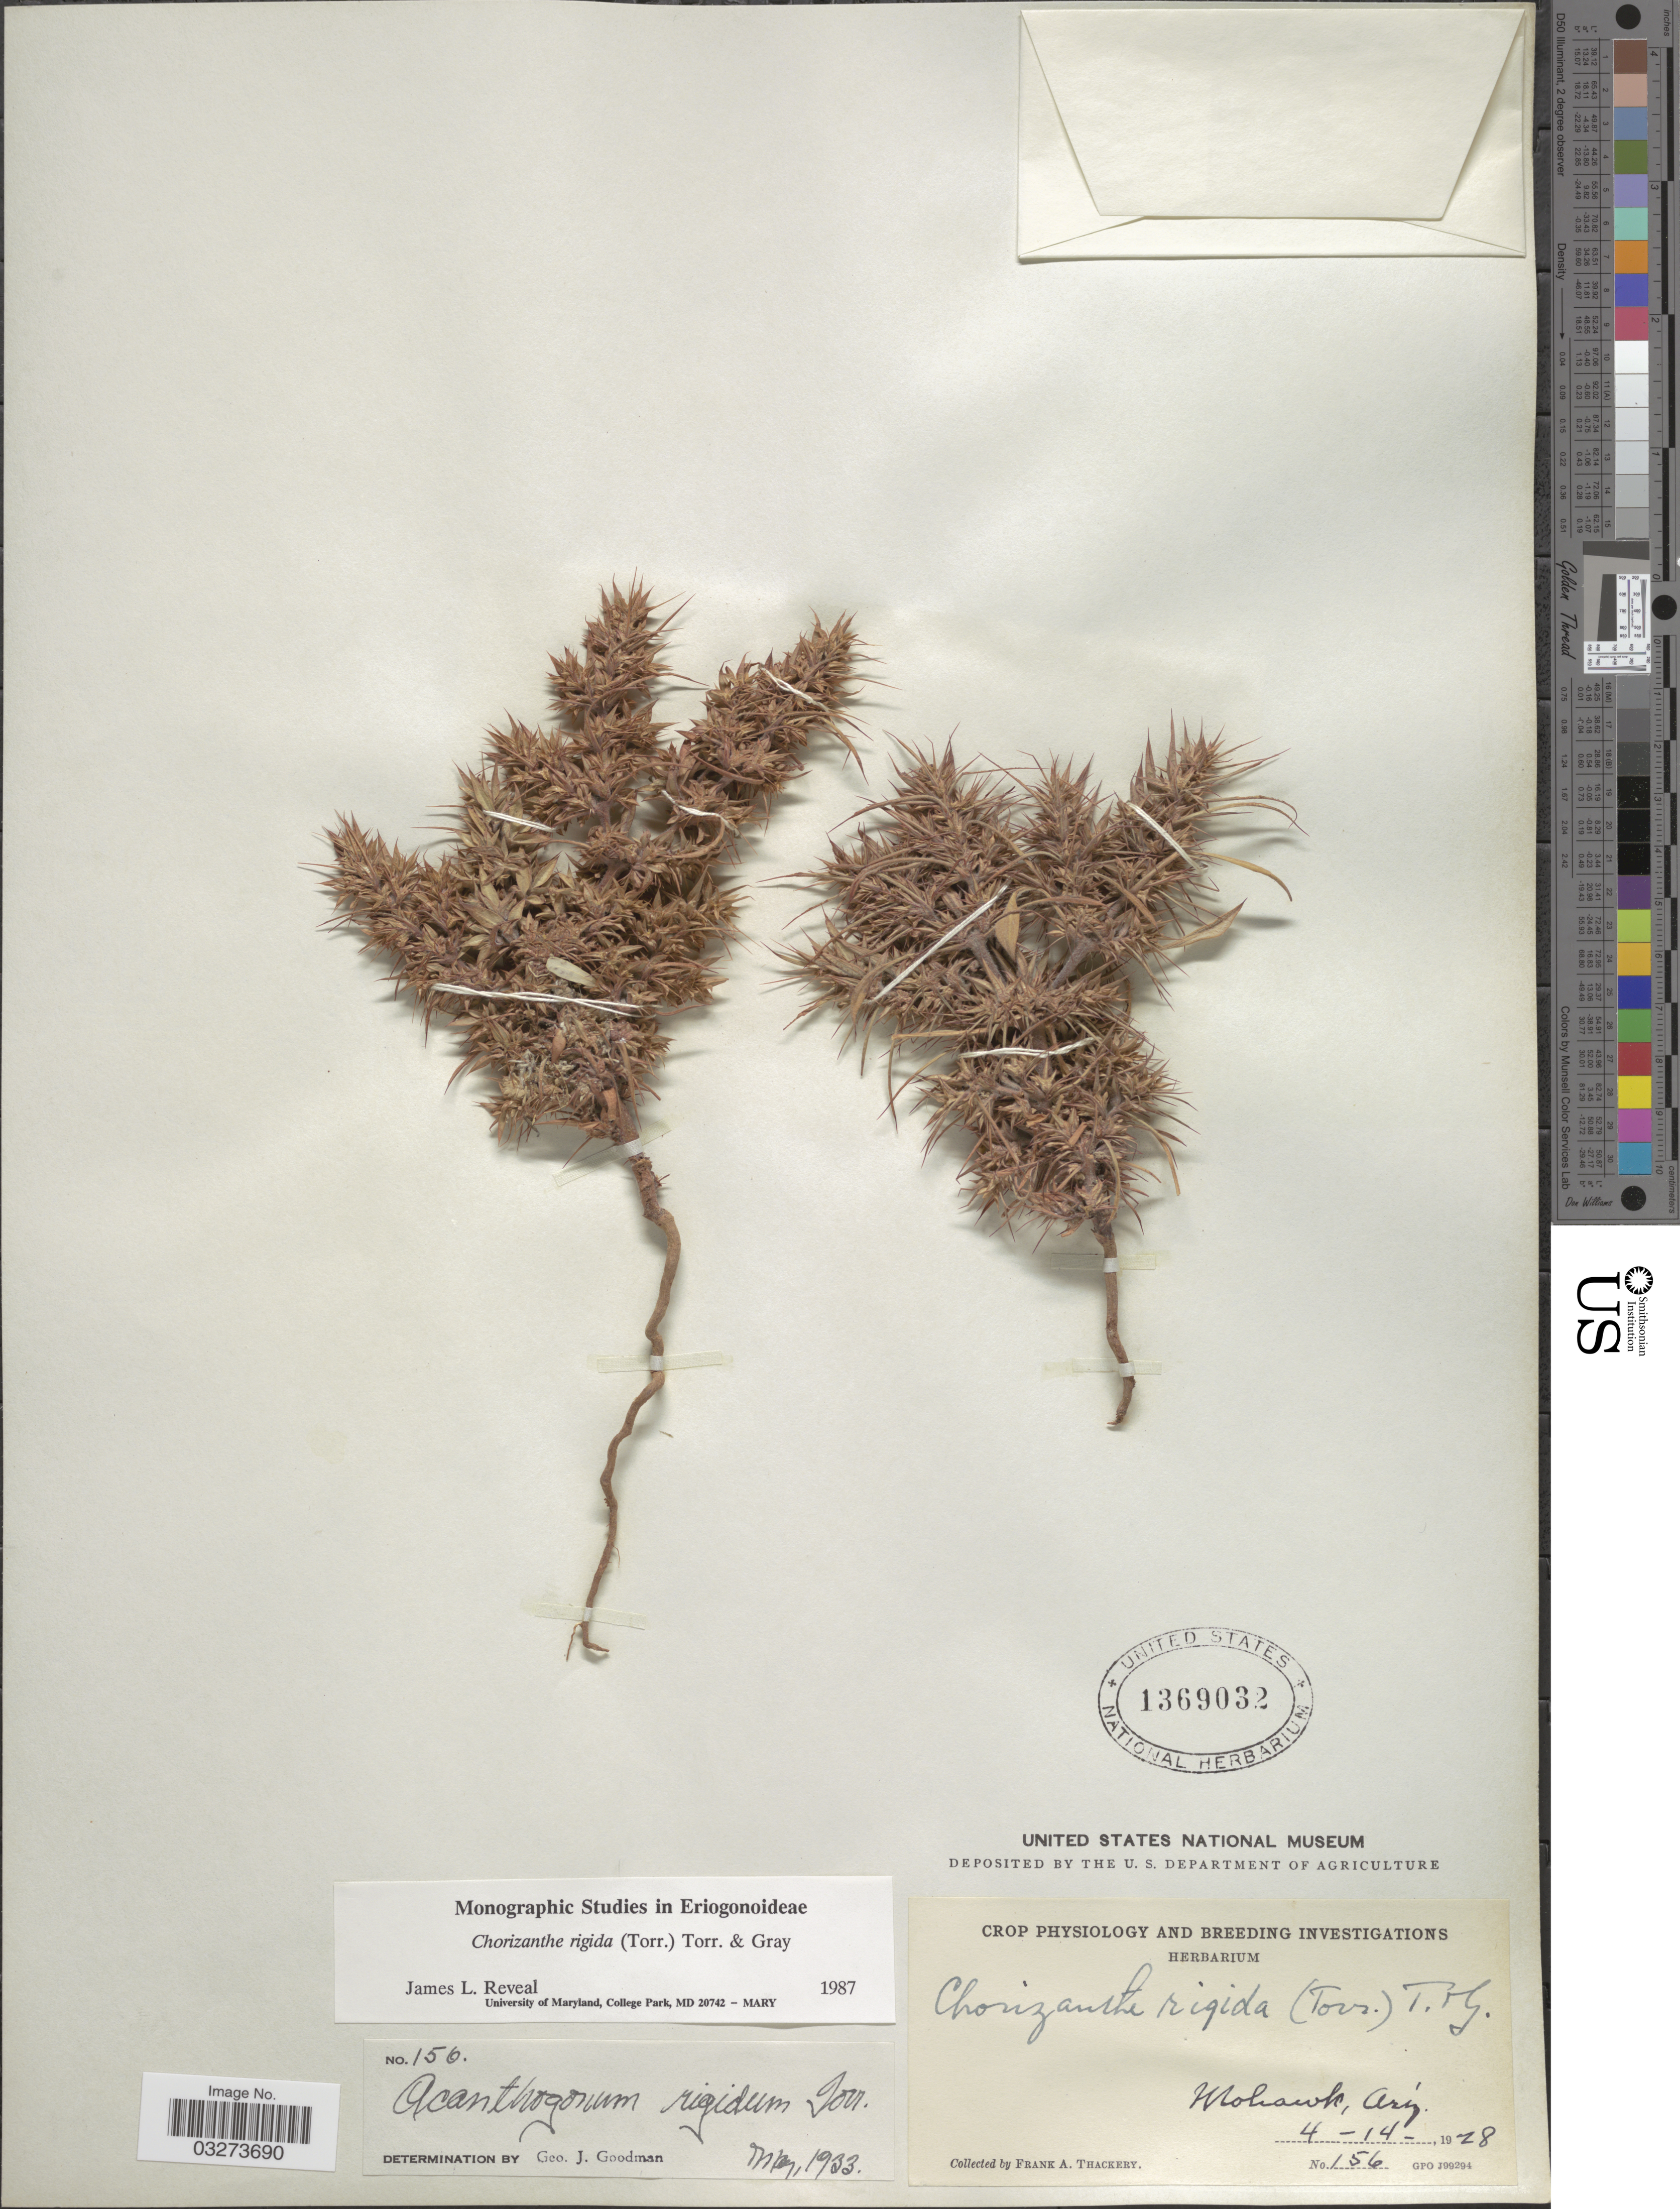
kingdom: Plantae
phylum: Tracheophyta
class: Magnoliopsida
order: Caryophyllales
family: Polygonaceae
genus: Chorizanthe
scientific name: Chorizanthe rigida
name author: (Torr.) Torr. & A. Gray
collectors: F. Thackery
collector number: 156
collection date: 1928-04-14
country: United States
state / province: Arizona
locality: Mohawk.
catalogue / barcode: US 1369032